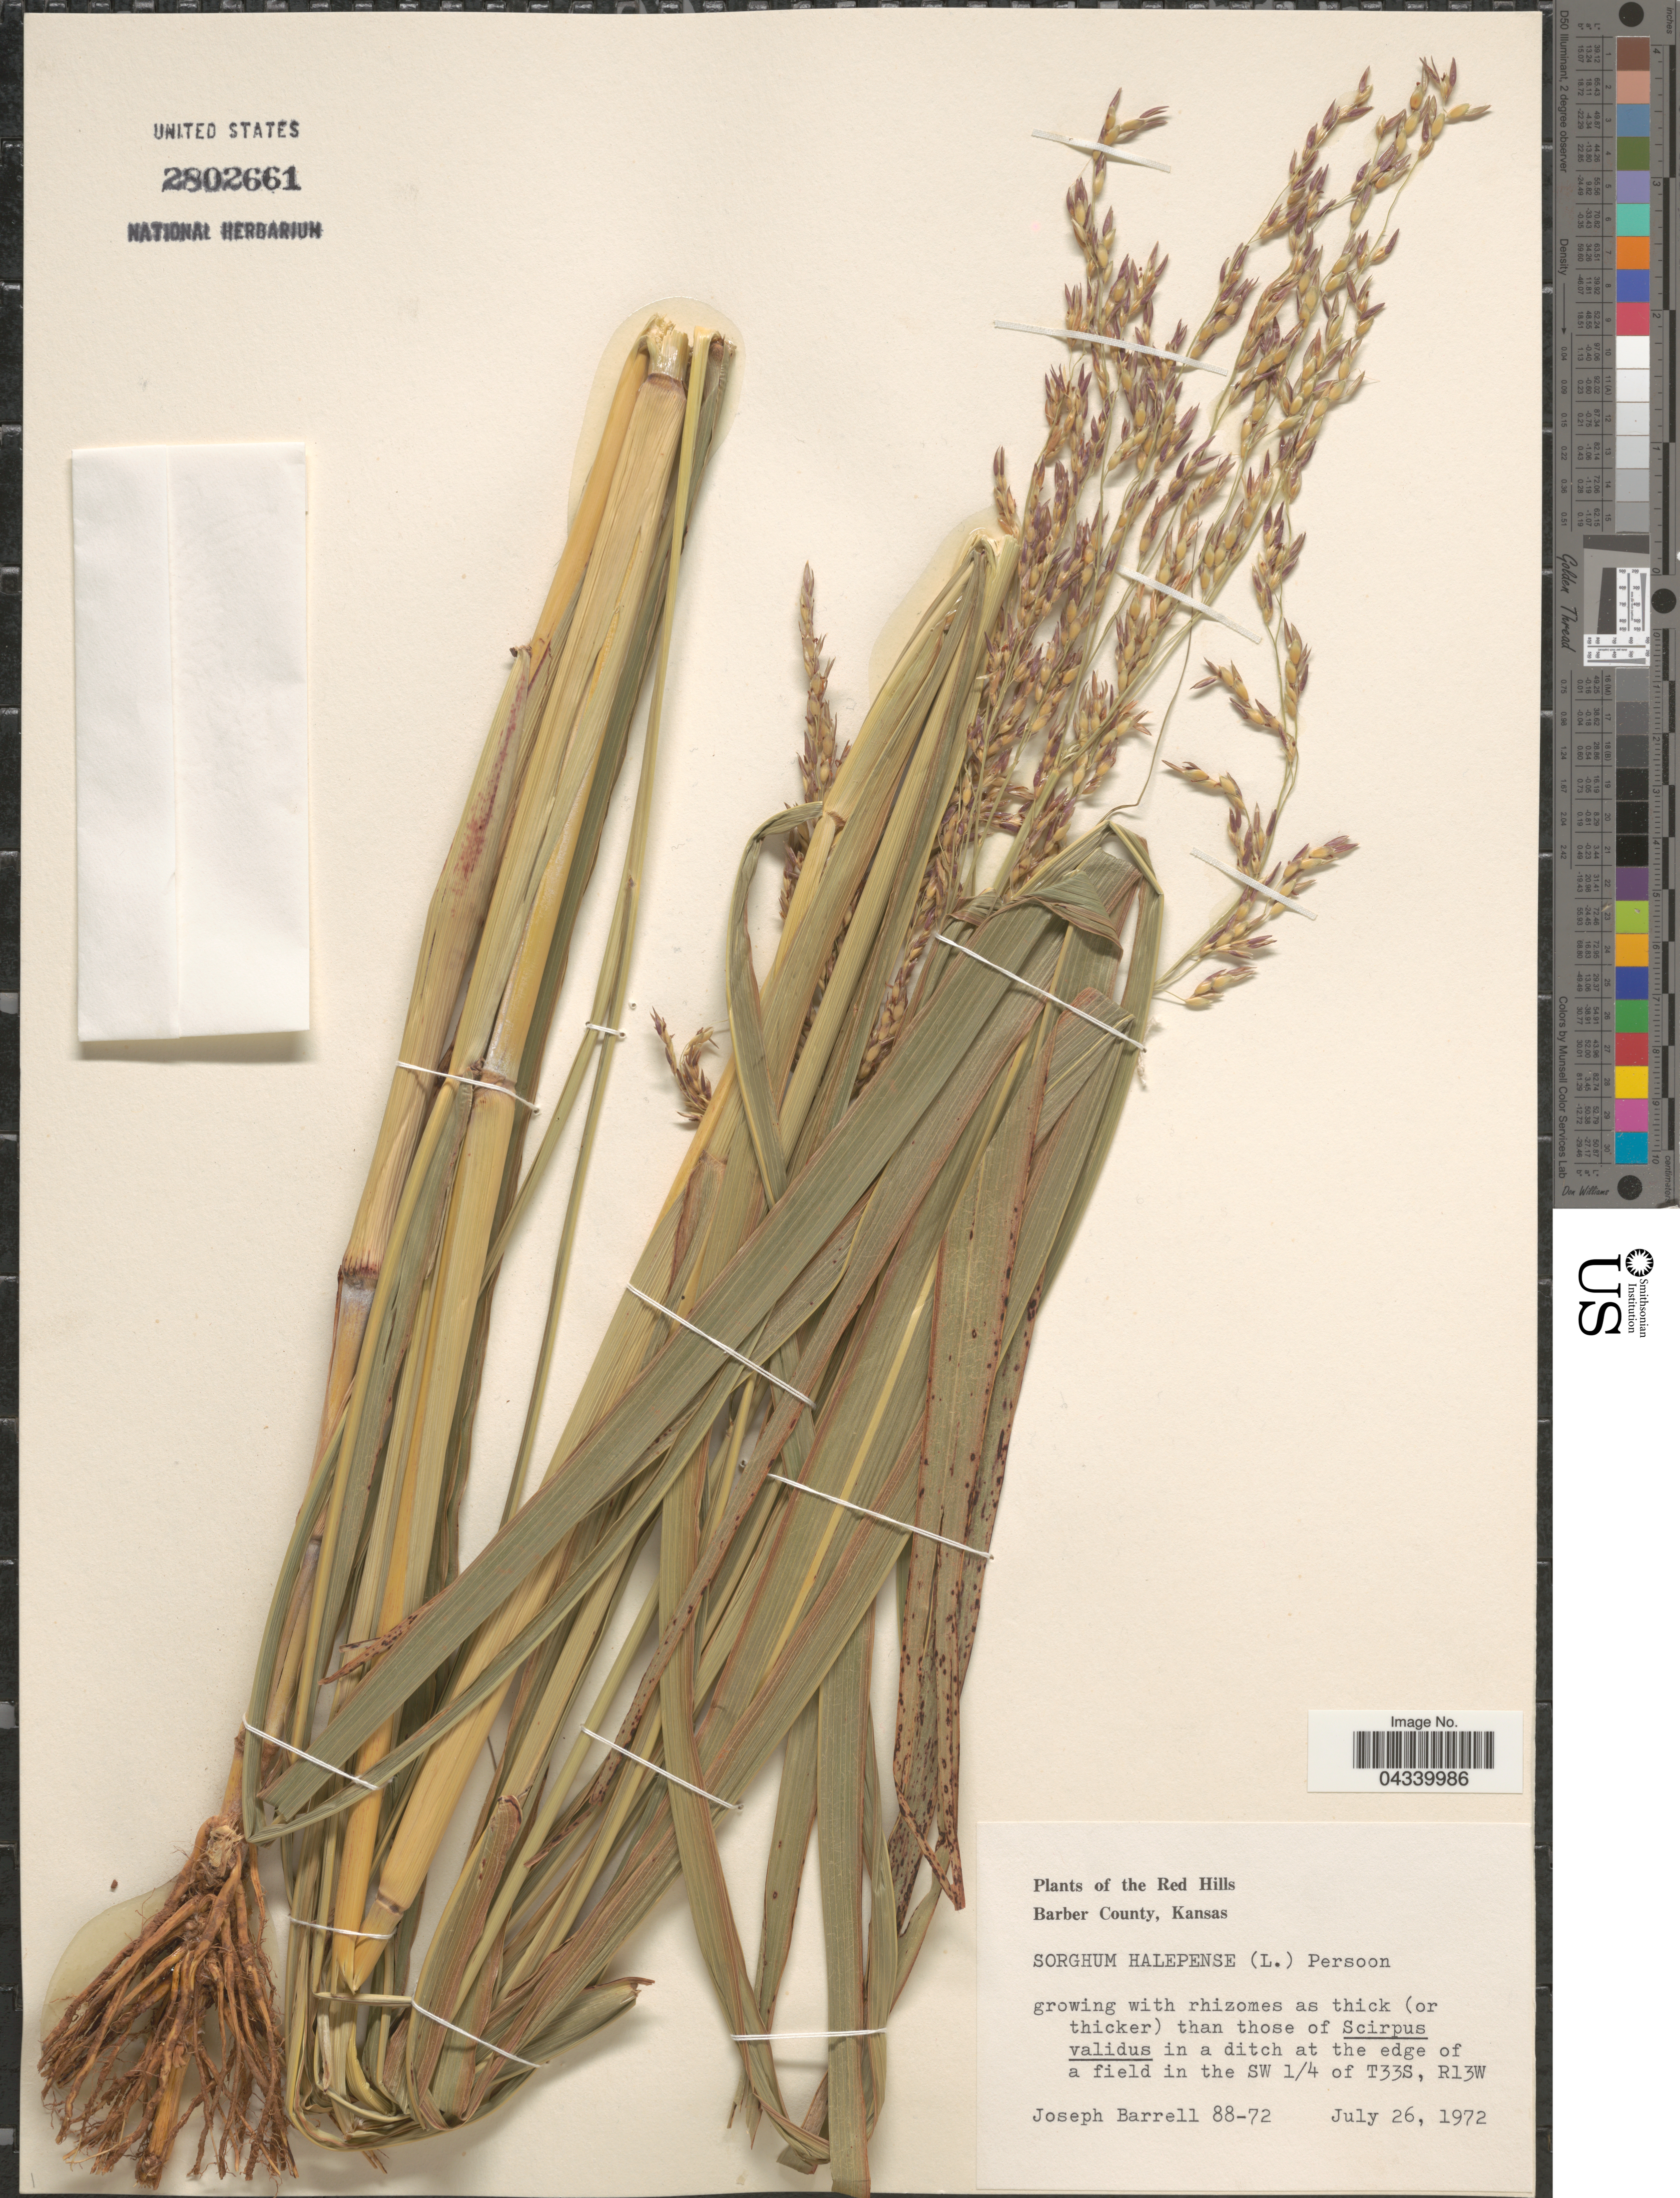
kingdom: Plantae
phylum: Tracheophyta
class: Liliopsida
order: Poales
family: Poaceae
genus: Sorghum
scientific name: Sorghum halepense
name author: (L.) Pers.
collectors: J. Barrell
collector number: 88-72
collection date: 1972-07-26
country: United States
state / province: Kansas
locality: The Red Hills. Barber County. In a ditch at the edge of a field in the SW 1/4 of T33S, R13W.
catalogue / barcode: US 2802661